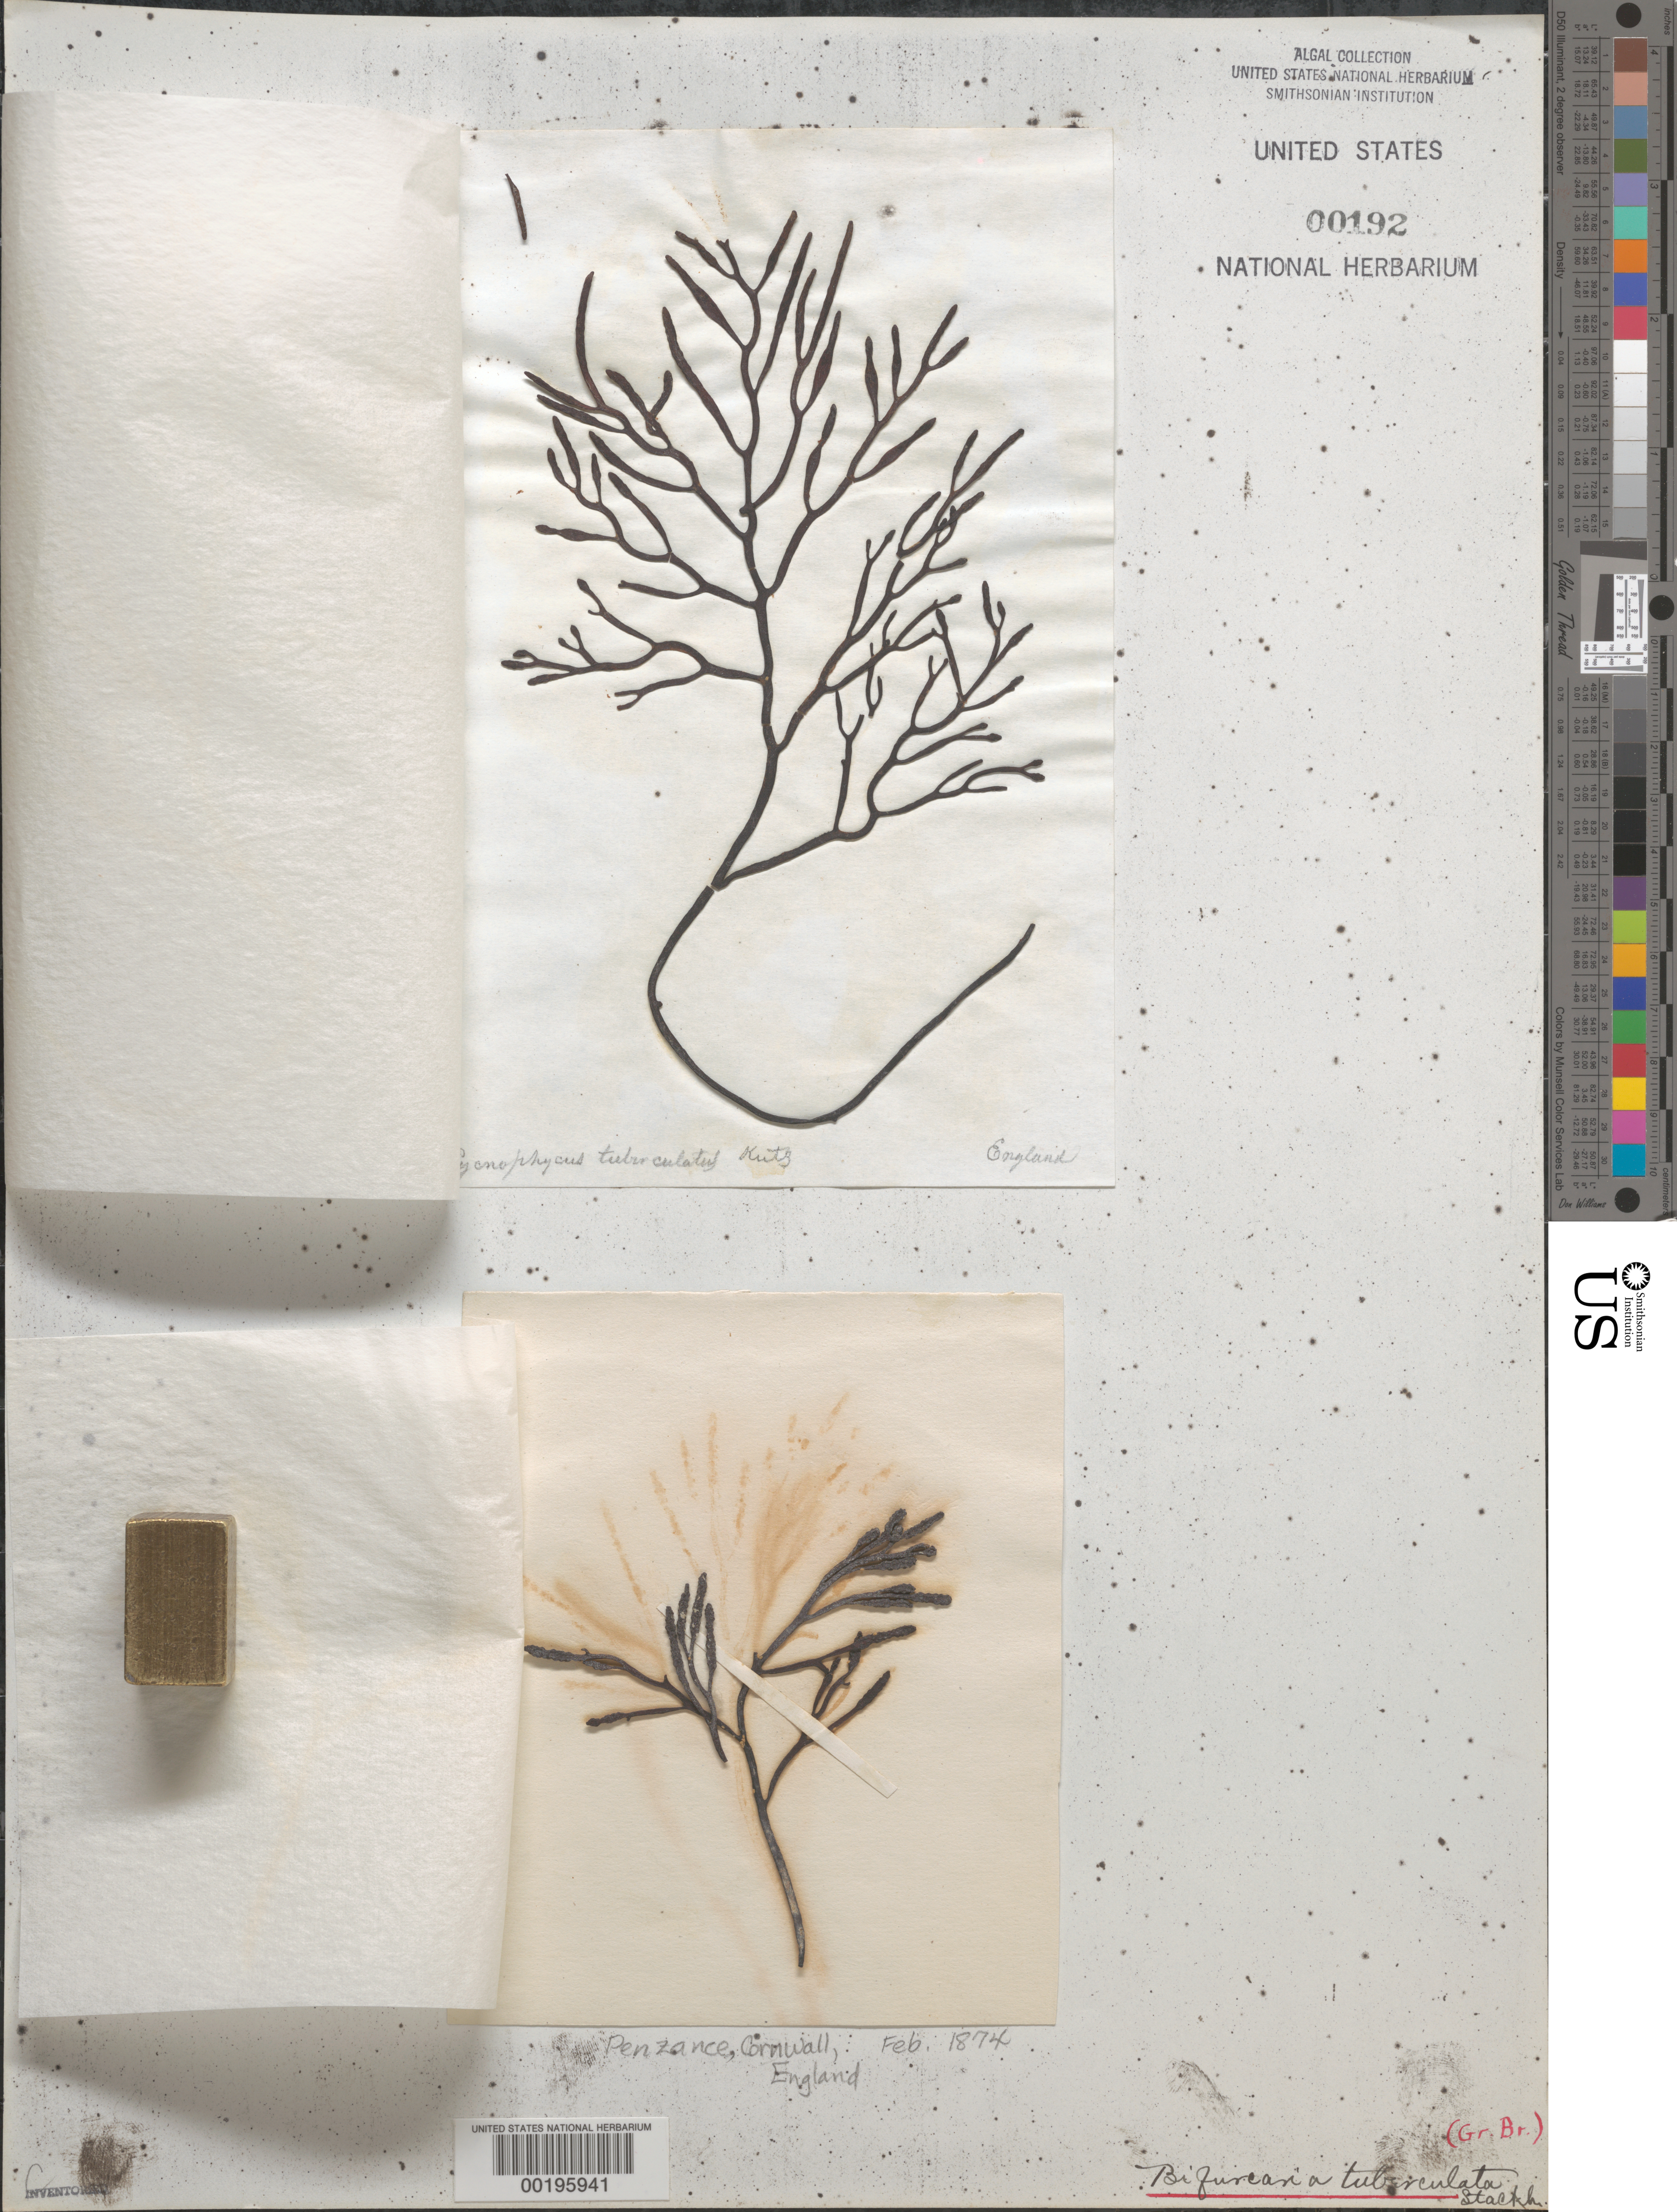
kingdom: Chromista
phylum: Ochrophyta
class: Phaeophyceae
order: Fucales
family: Sargassaceae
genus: Bifurcaria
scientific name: Bifurcaria bifurcata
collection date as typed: Feb 1874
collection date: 1874-02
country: United Kingdom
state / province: England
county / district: Cornwall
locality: Penzance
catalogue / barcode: US 192